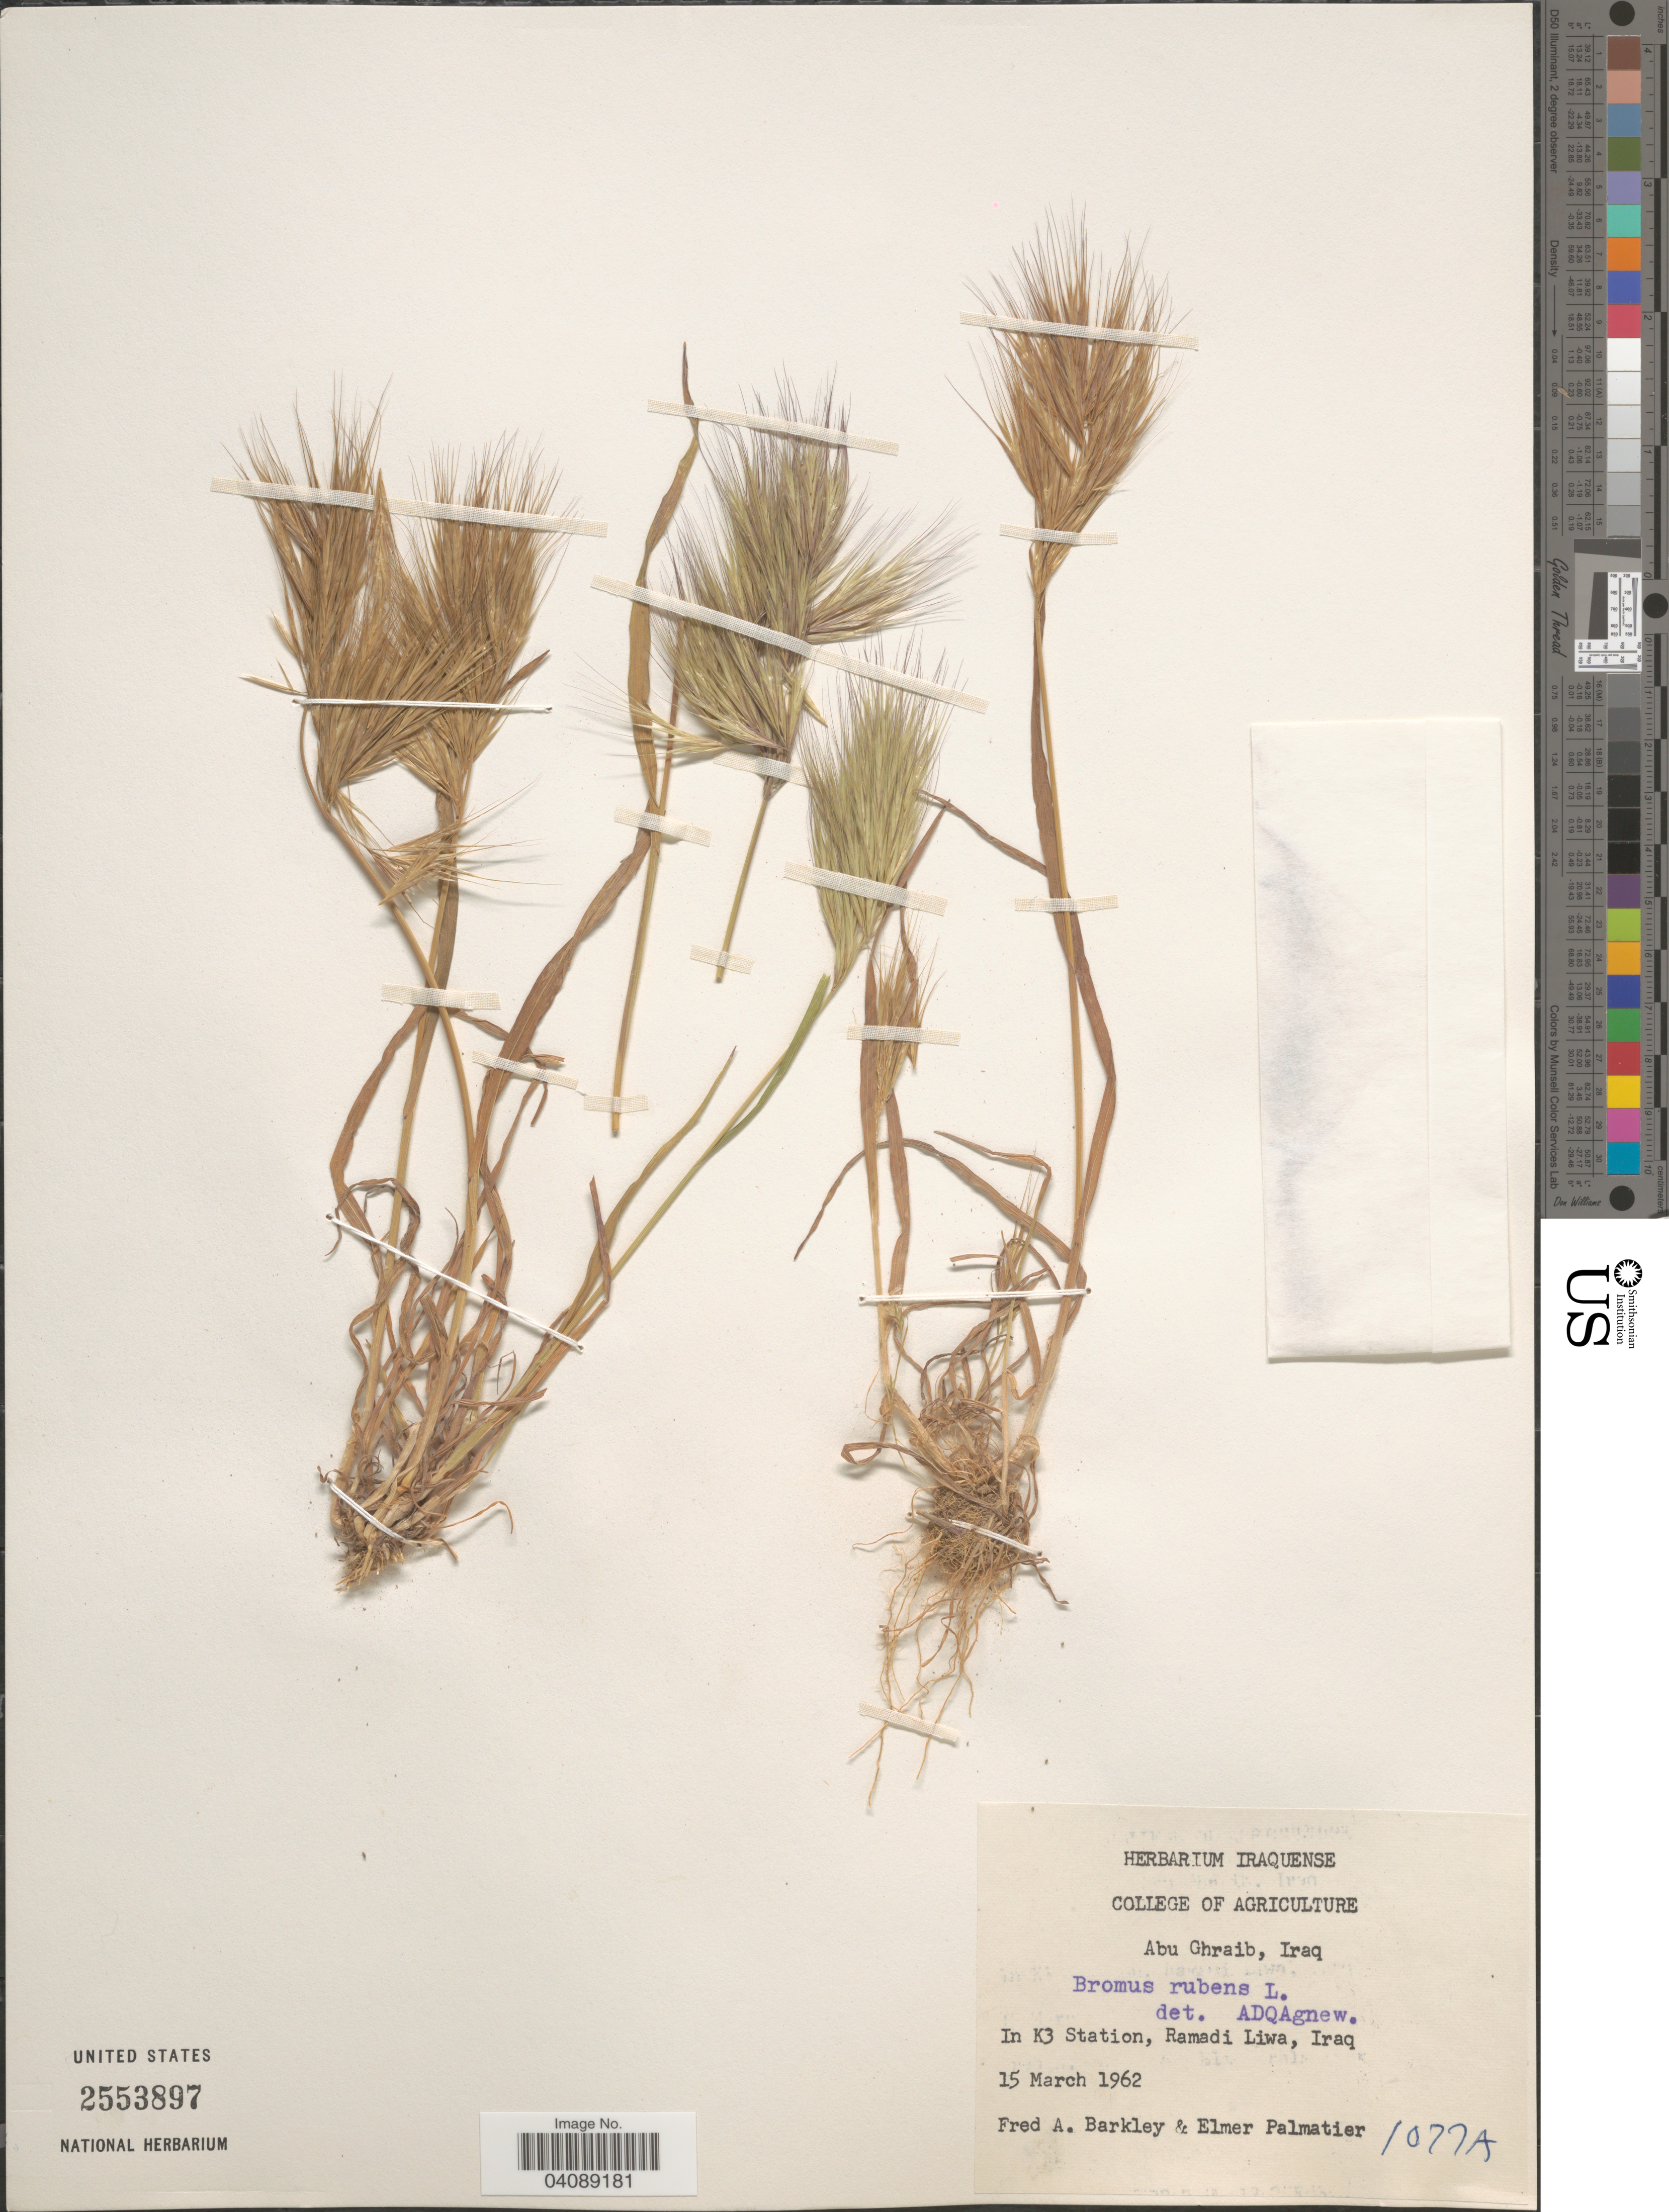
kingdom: Plantae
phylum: Tracheophyta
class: Liliopsida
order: Poales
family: Poaceae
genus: Bromus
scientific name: Bromus rubens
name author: L.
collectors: F. A. Barkley & E. Palmatier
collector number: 1077A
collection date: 1962-03-15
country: Iraq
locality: Abu Ghraib. In K3 Station, Ramadi Liwa.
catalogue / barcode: US 2553897